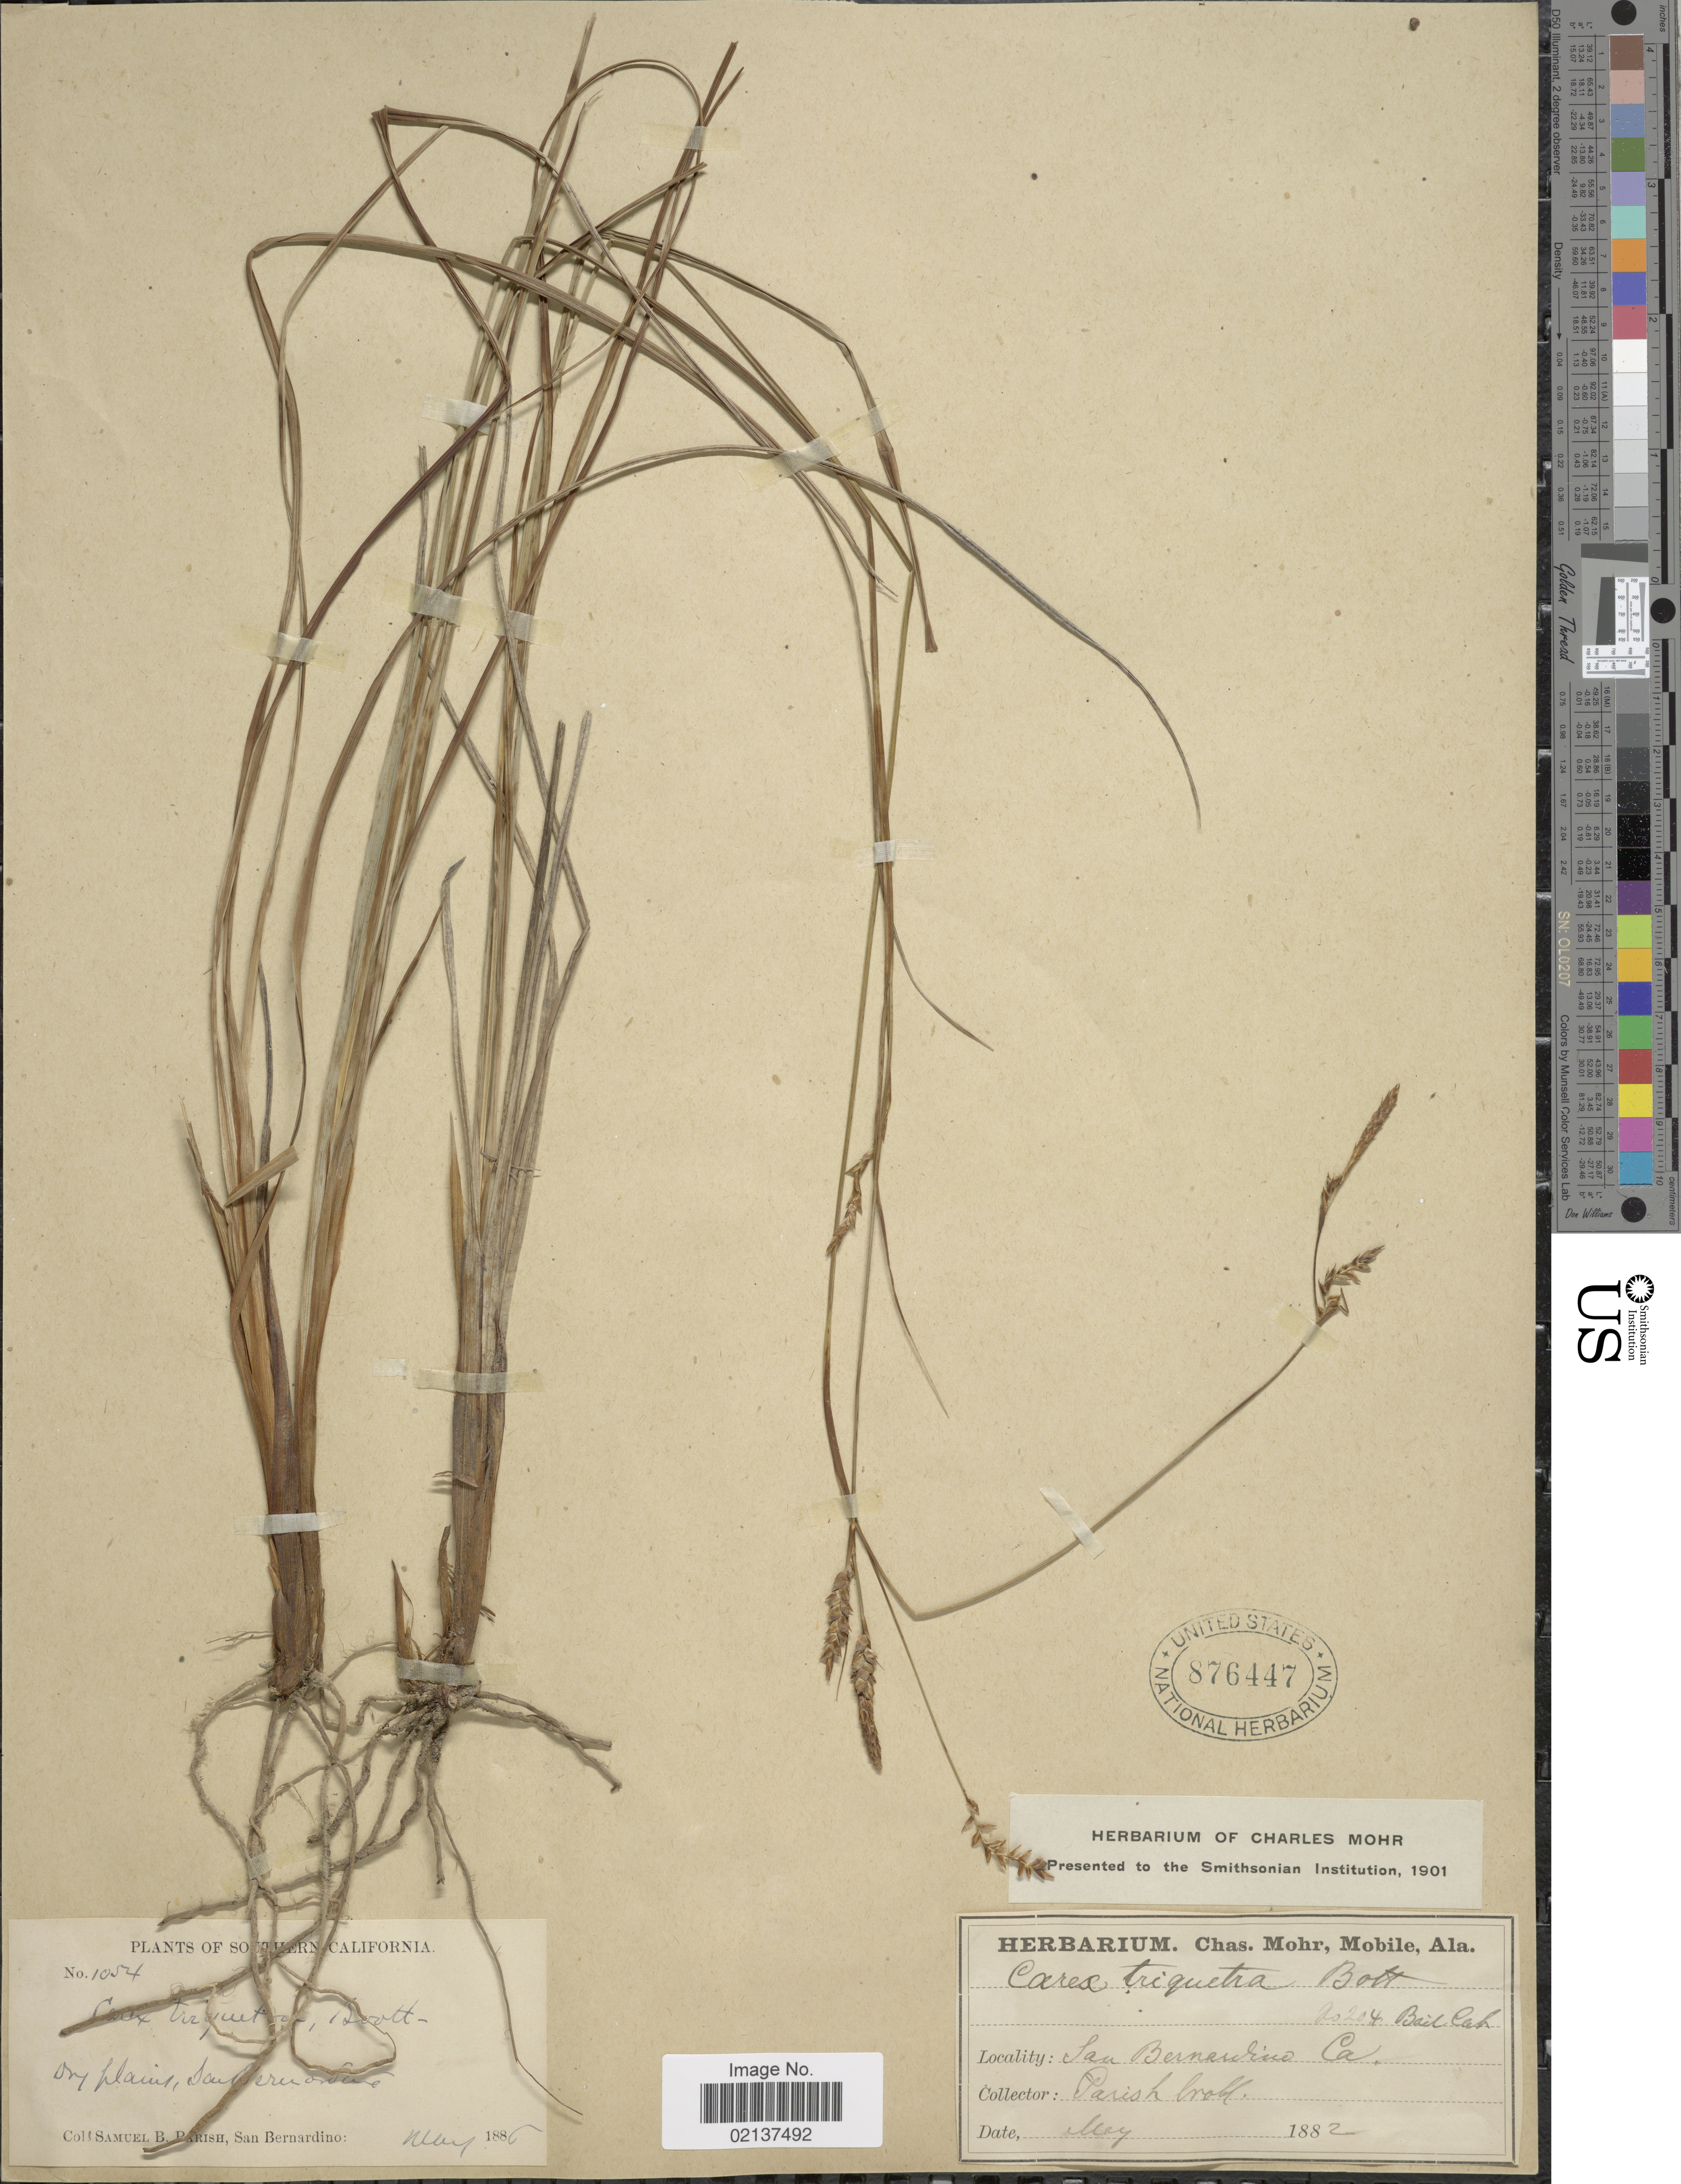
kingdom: Plantae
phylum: Tracheophyta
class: Liliopsida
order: Poales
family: Cyperaceae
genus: Carex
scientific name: Carex triquetra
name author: Boott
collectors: S. B. Parish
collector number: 1054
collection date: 1886-05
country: United States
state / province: California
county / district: San Bernardino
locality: San Bernardino, Cal., Southern California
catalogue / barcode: US 876447